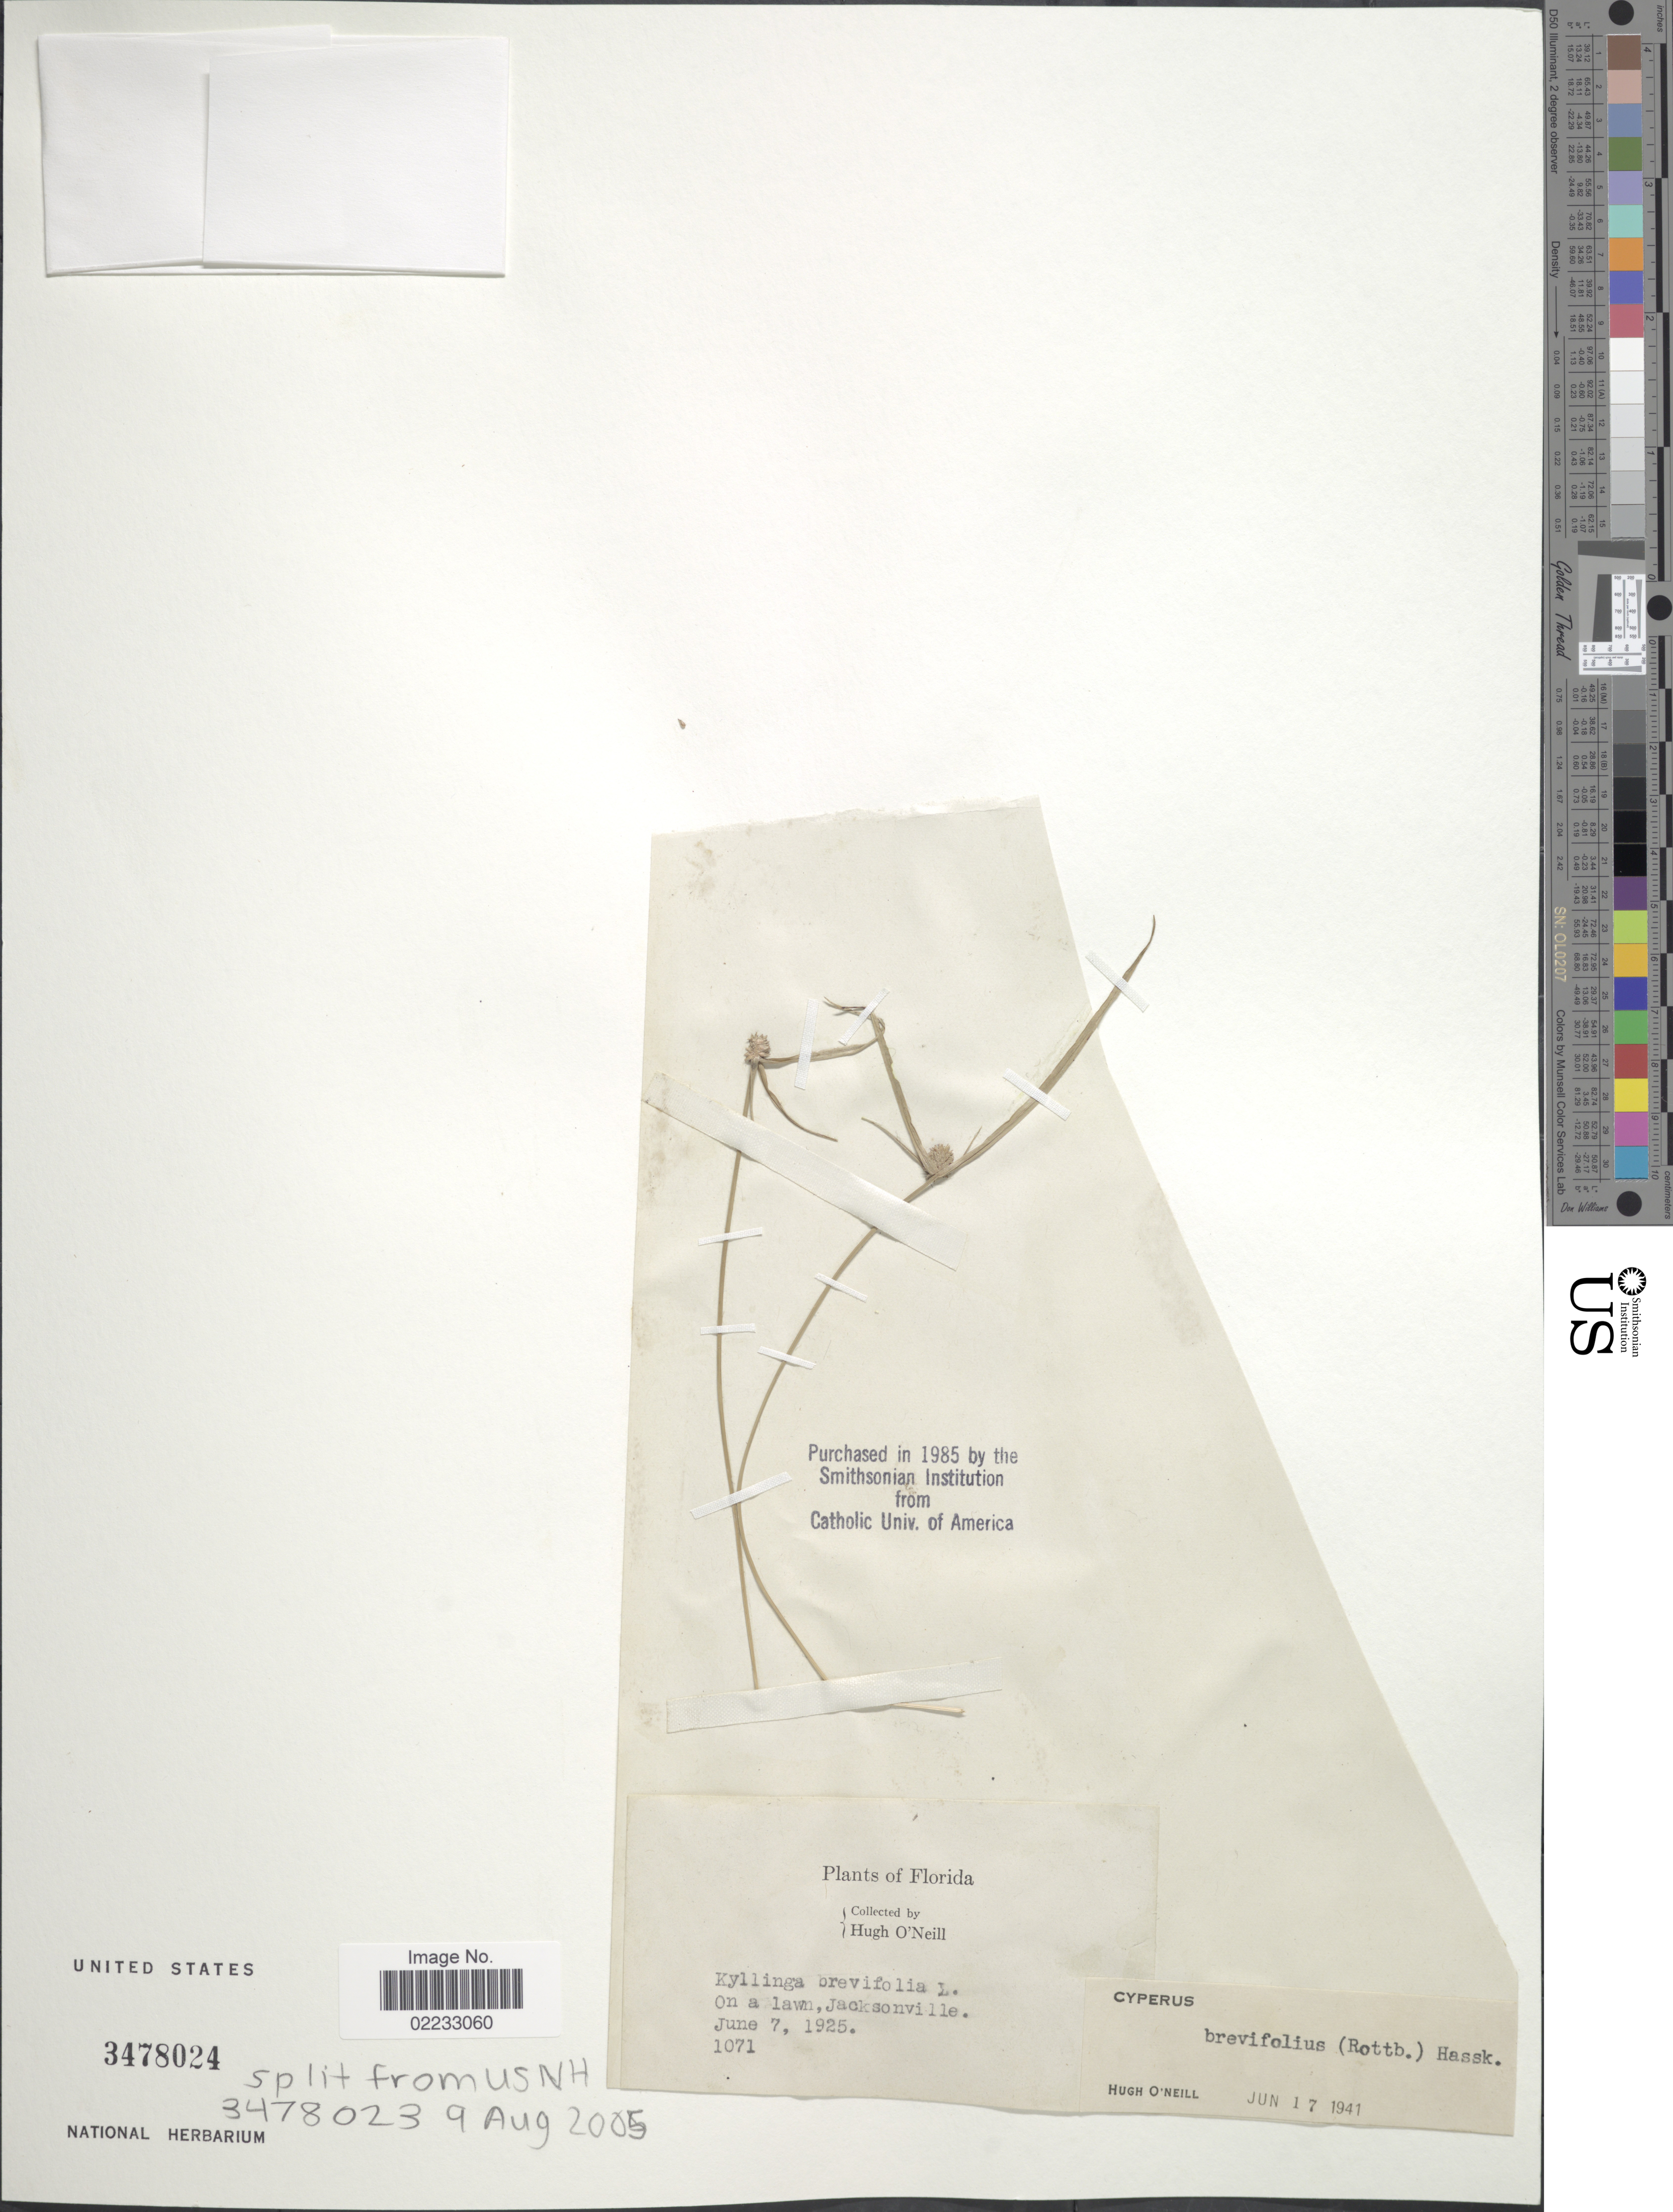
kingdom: Plantae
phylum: Tracheophyta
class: Liliopsida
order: Poales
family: Cyperaceae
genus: Cyperus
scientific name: Cyperus brevifolius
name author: (Rottb.) Hassk.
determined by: Strong, M. T., (US), Smithsonian Institution - National Museum of Natural History (UNITED STATES)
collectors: H. O'Neill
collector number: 1071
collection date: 1925-06-07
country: United States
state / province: Florida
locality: On a lawn, Jacksonville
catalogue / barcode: US 3478024